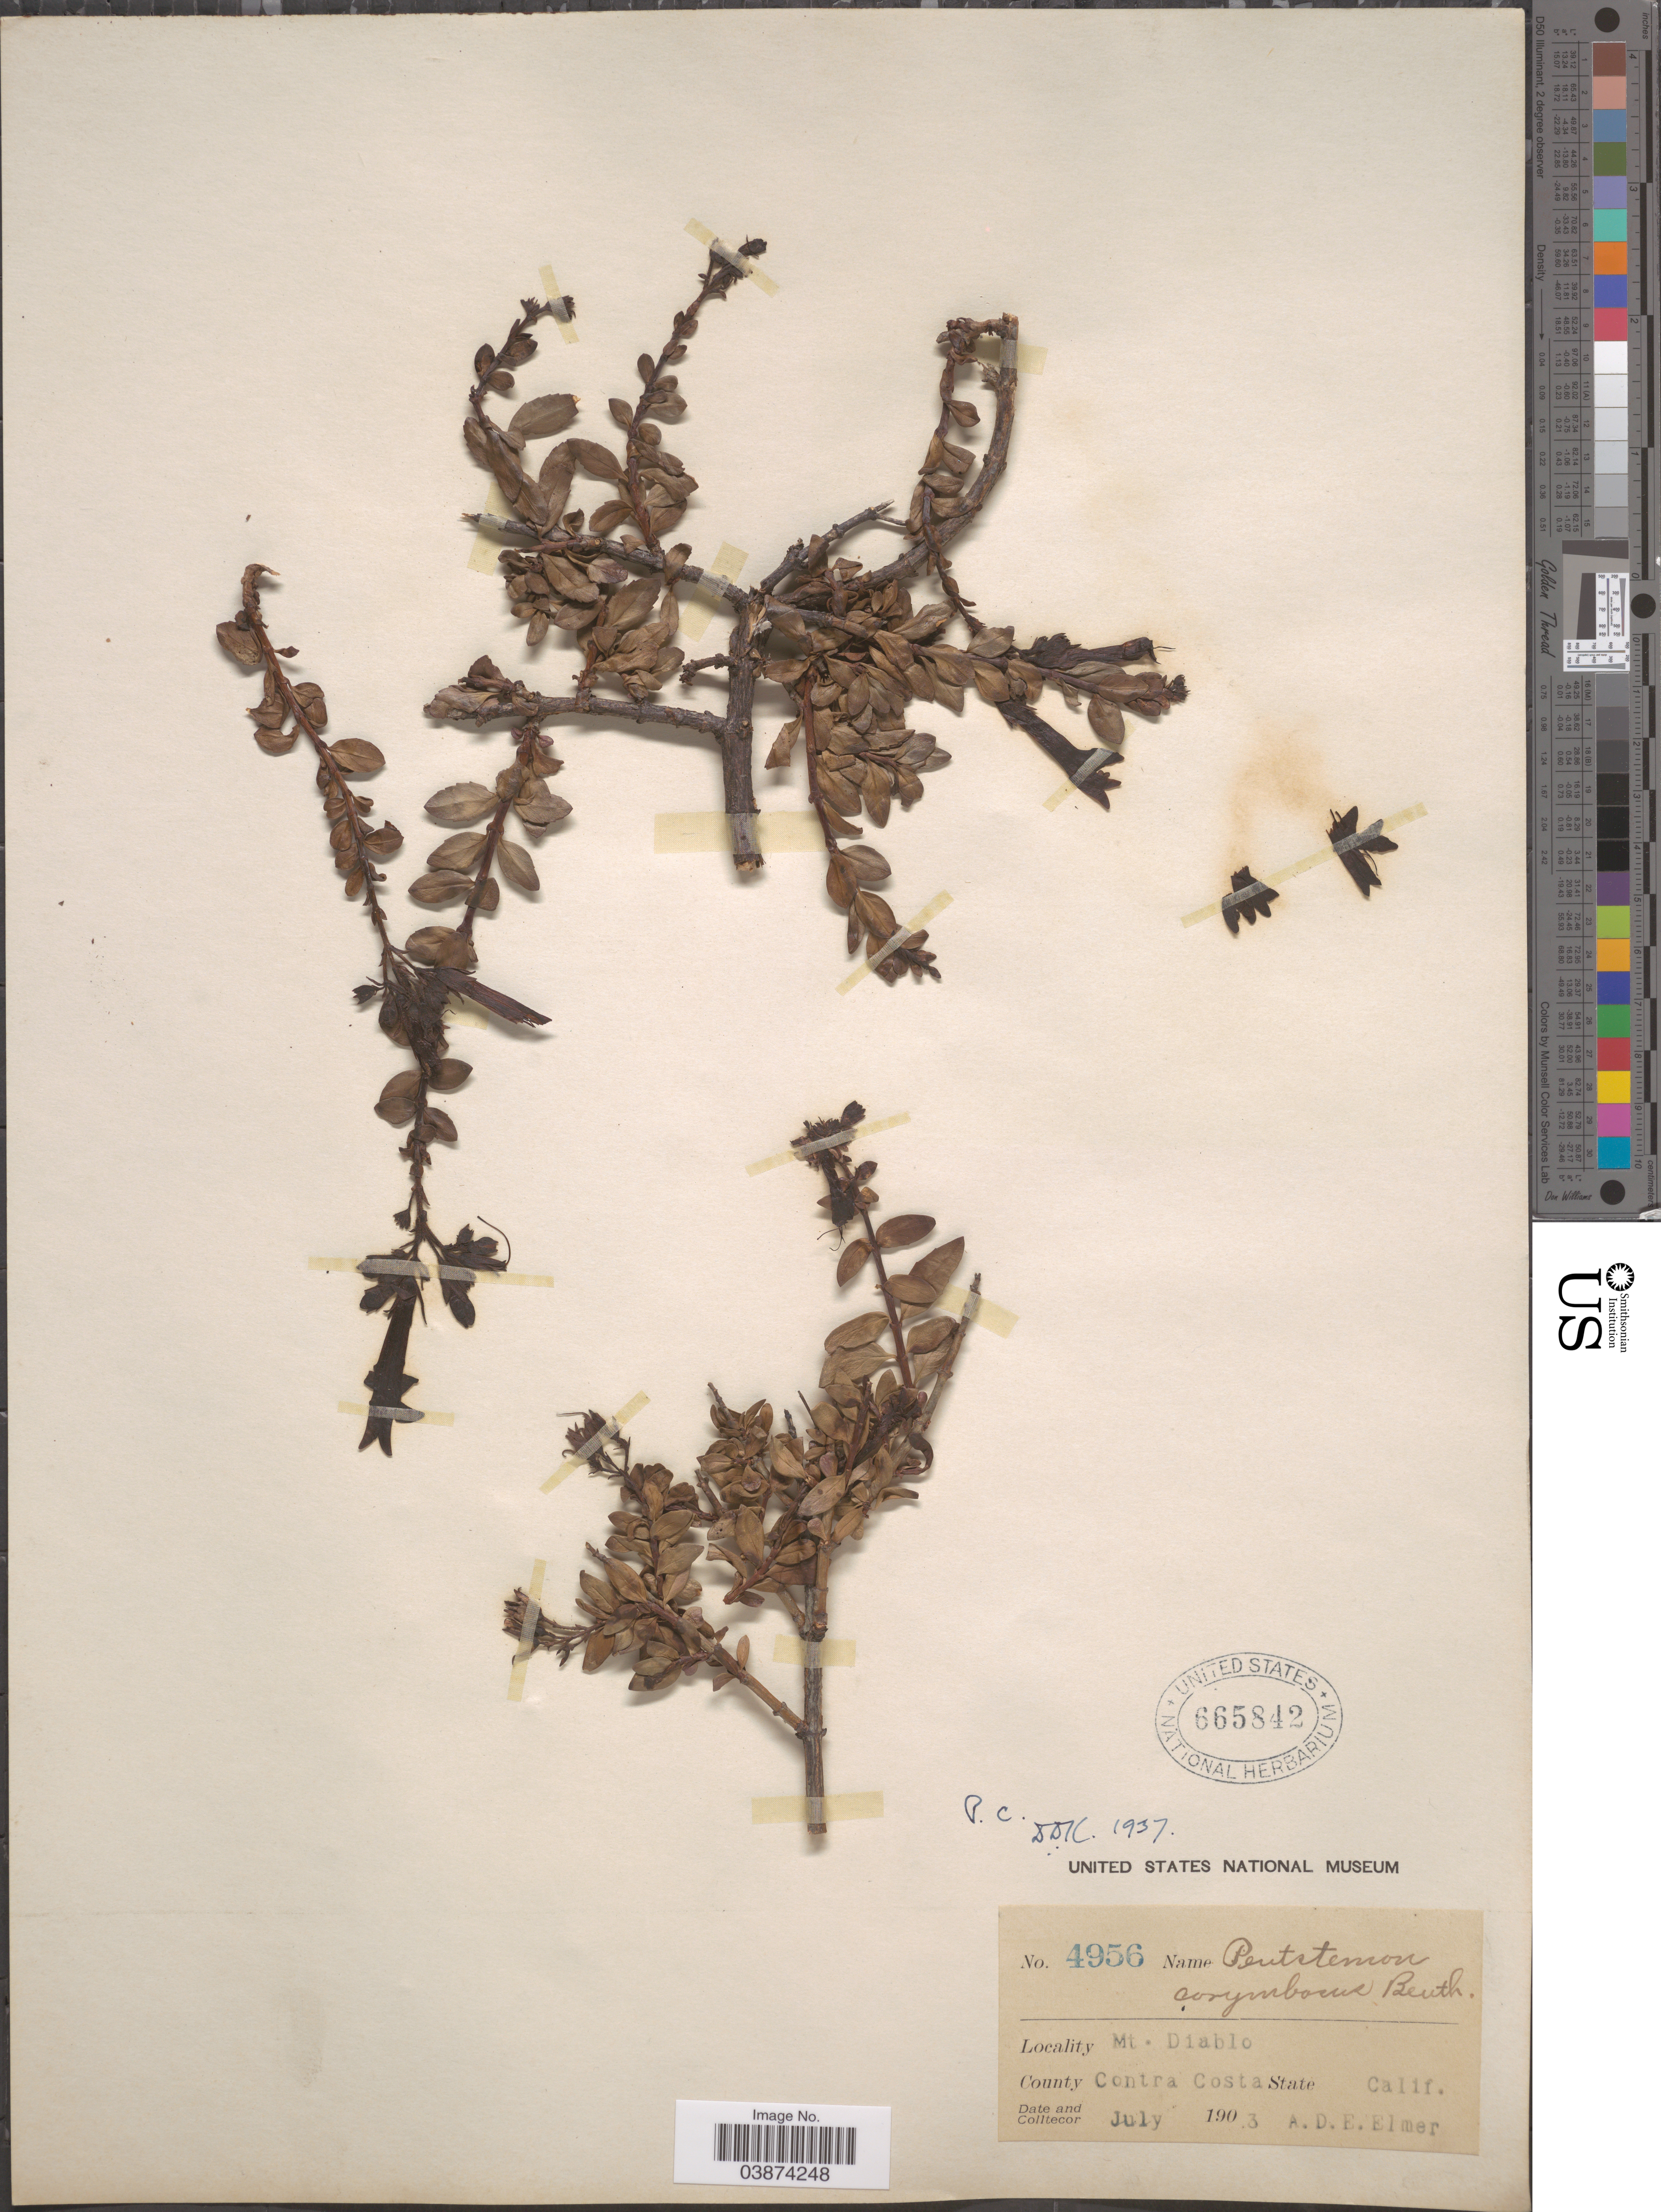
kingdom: Plantae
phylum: Tracheophyta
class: Magnoliopsida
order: Lamiales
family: Plantaginaceae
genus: Penstemon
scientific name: Penstemon corymbosus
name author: Benth.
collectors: A. D. E. Elmer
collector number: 4956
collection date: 1903-07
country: United States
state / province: California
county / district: Contra Costa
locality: Mt. Diablo. County Contra Costa.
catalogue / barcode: US 665842